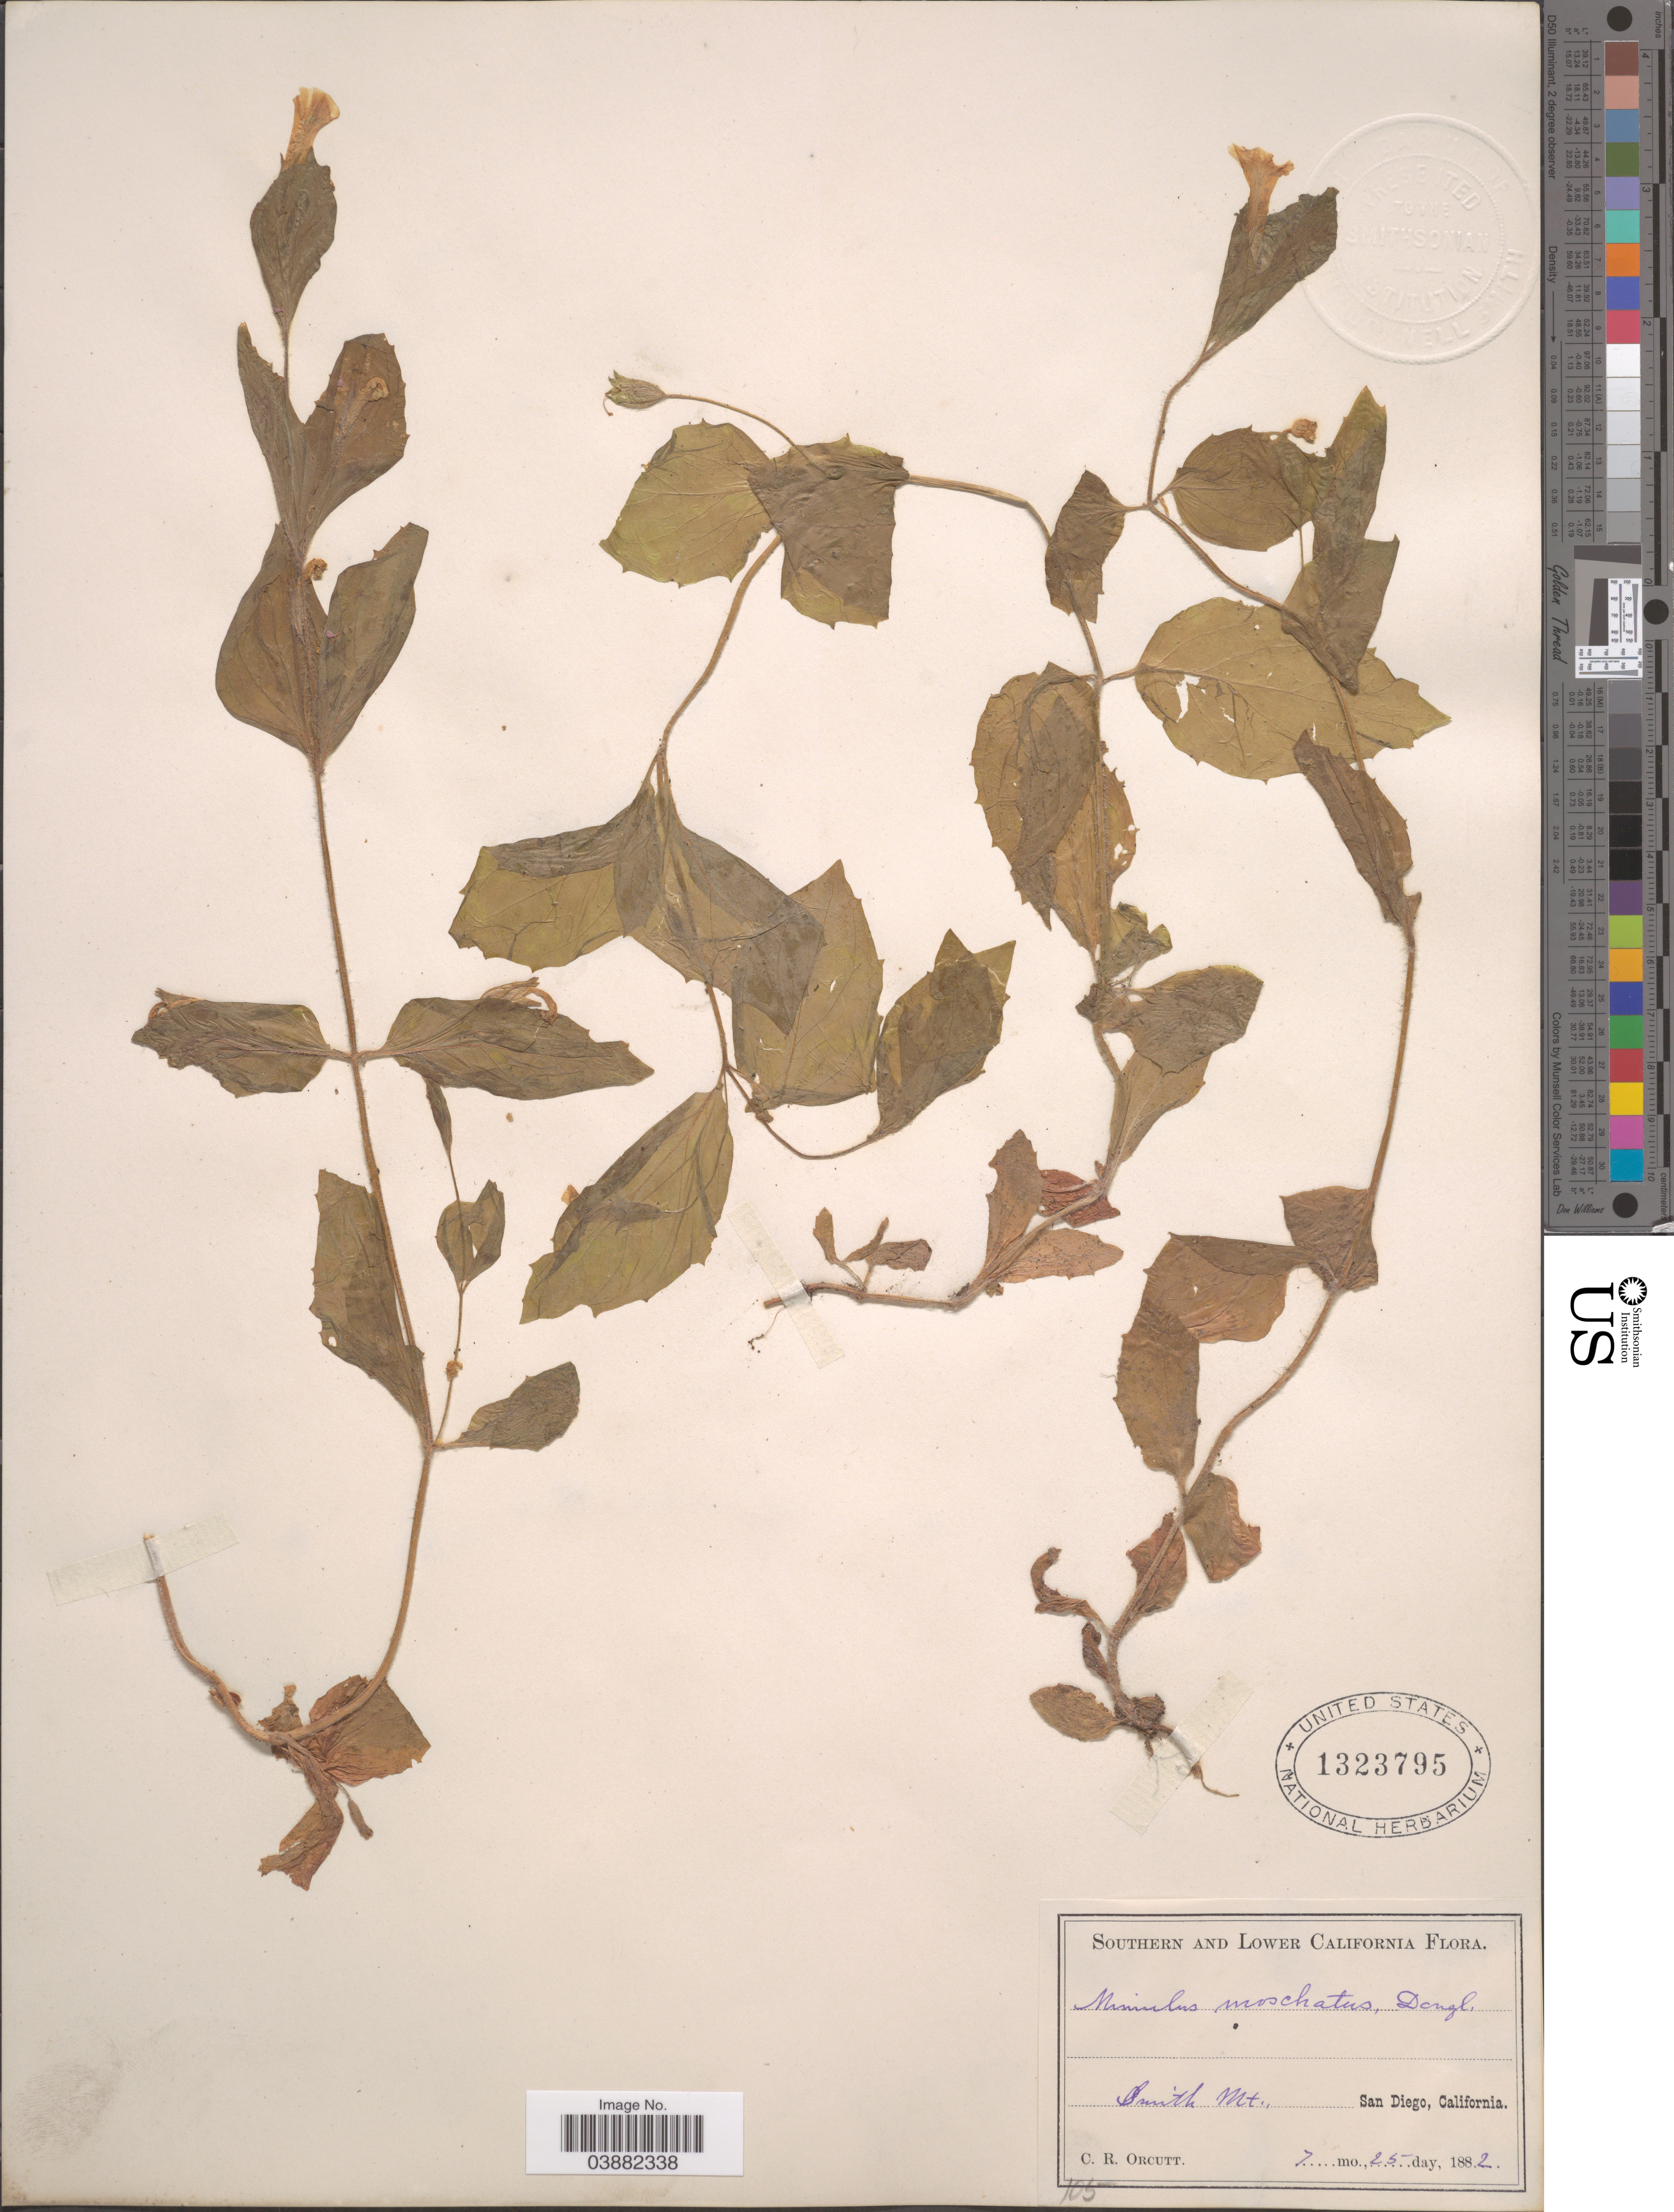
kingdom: Plantae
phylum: Tracheophyta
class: Magnoliopsida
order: Lamiales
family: Phrymaceae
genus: Mimulus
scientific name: Mimulus moschatus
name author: Douglas ex Lindl.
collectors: C. R. Orcutt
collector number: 105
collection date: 1882-07-25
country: United States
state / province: California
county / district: San Diego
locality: Southern and Lower California. Smith Mt., San Diego.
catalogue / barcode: US 1323795